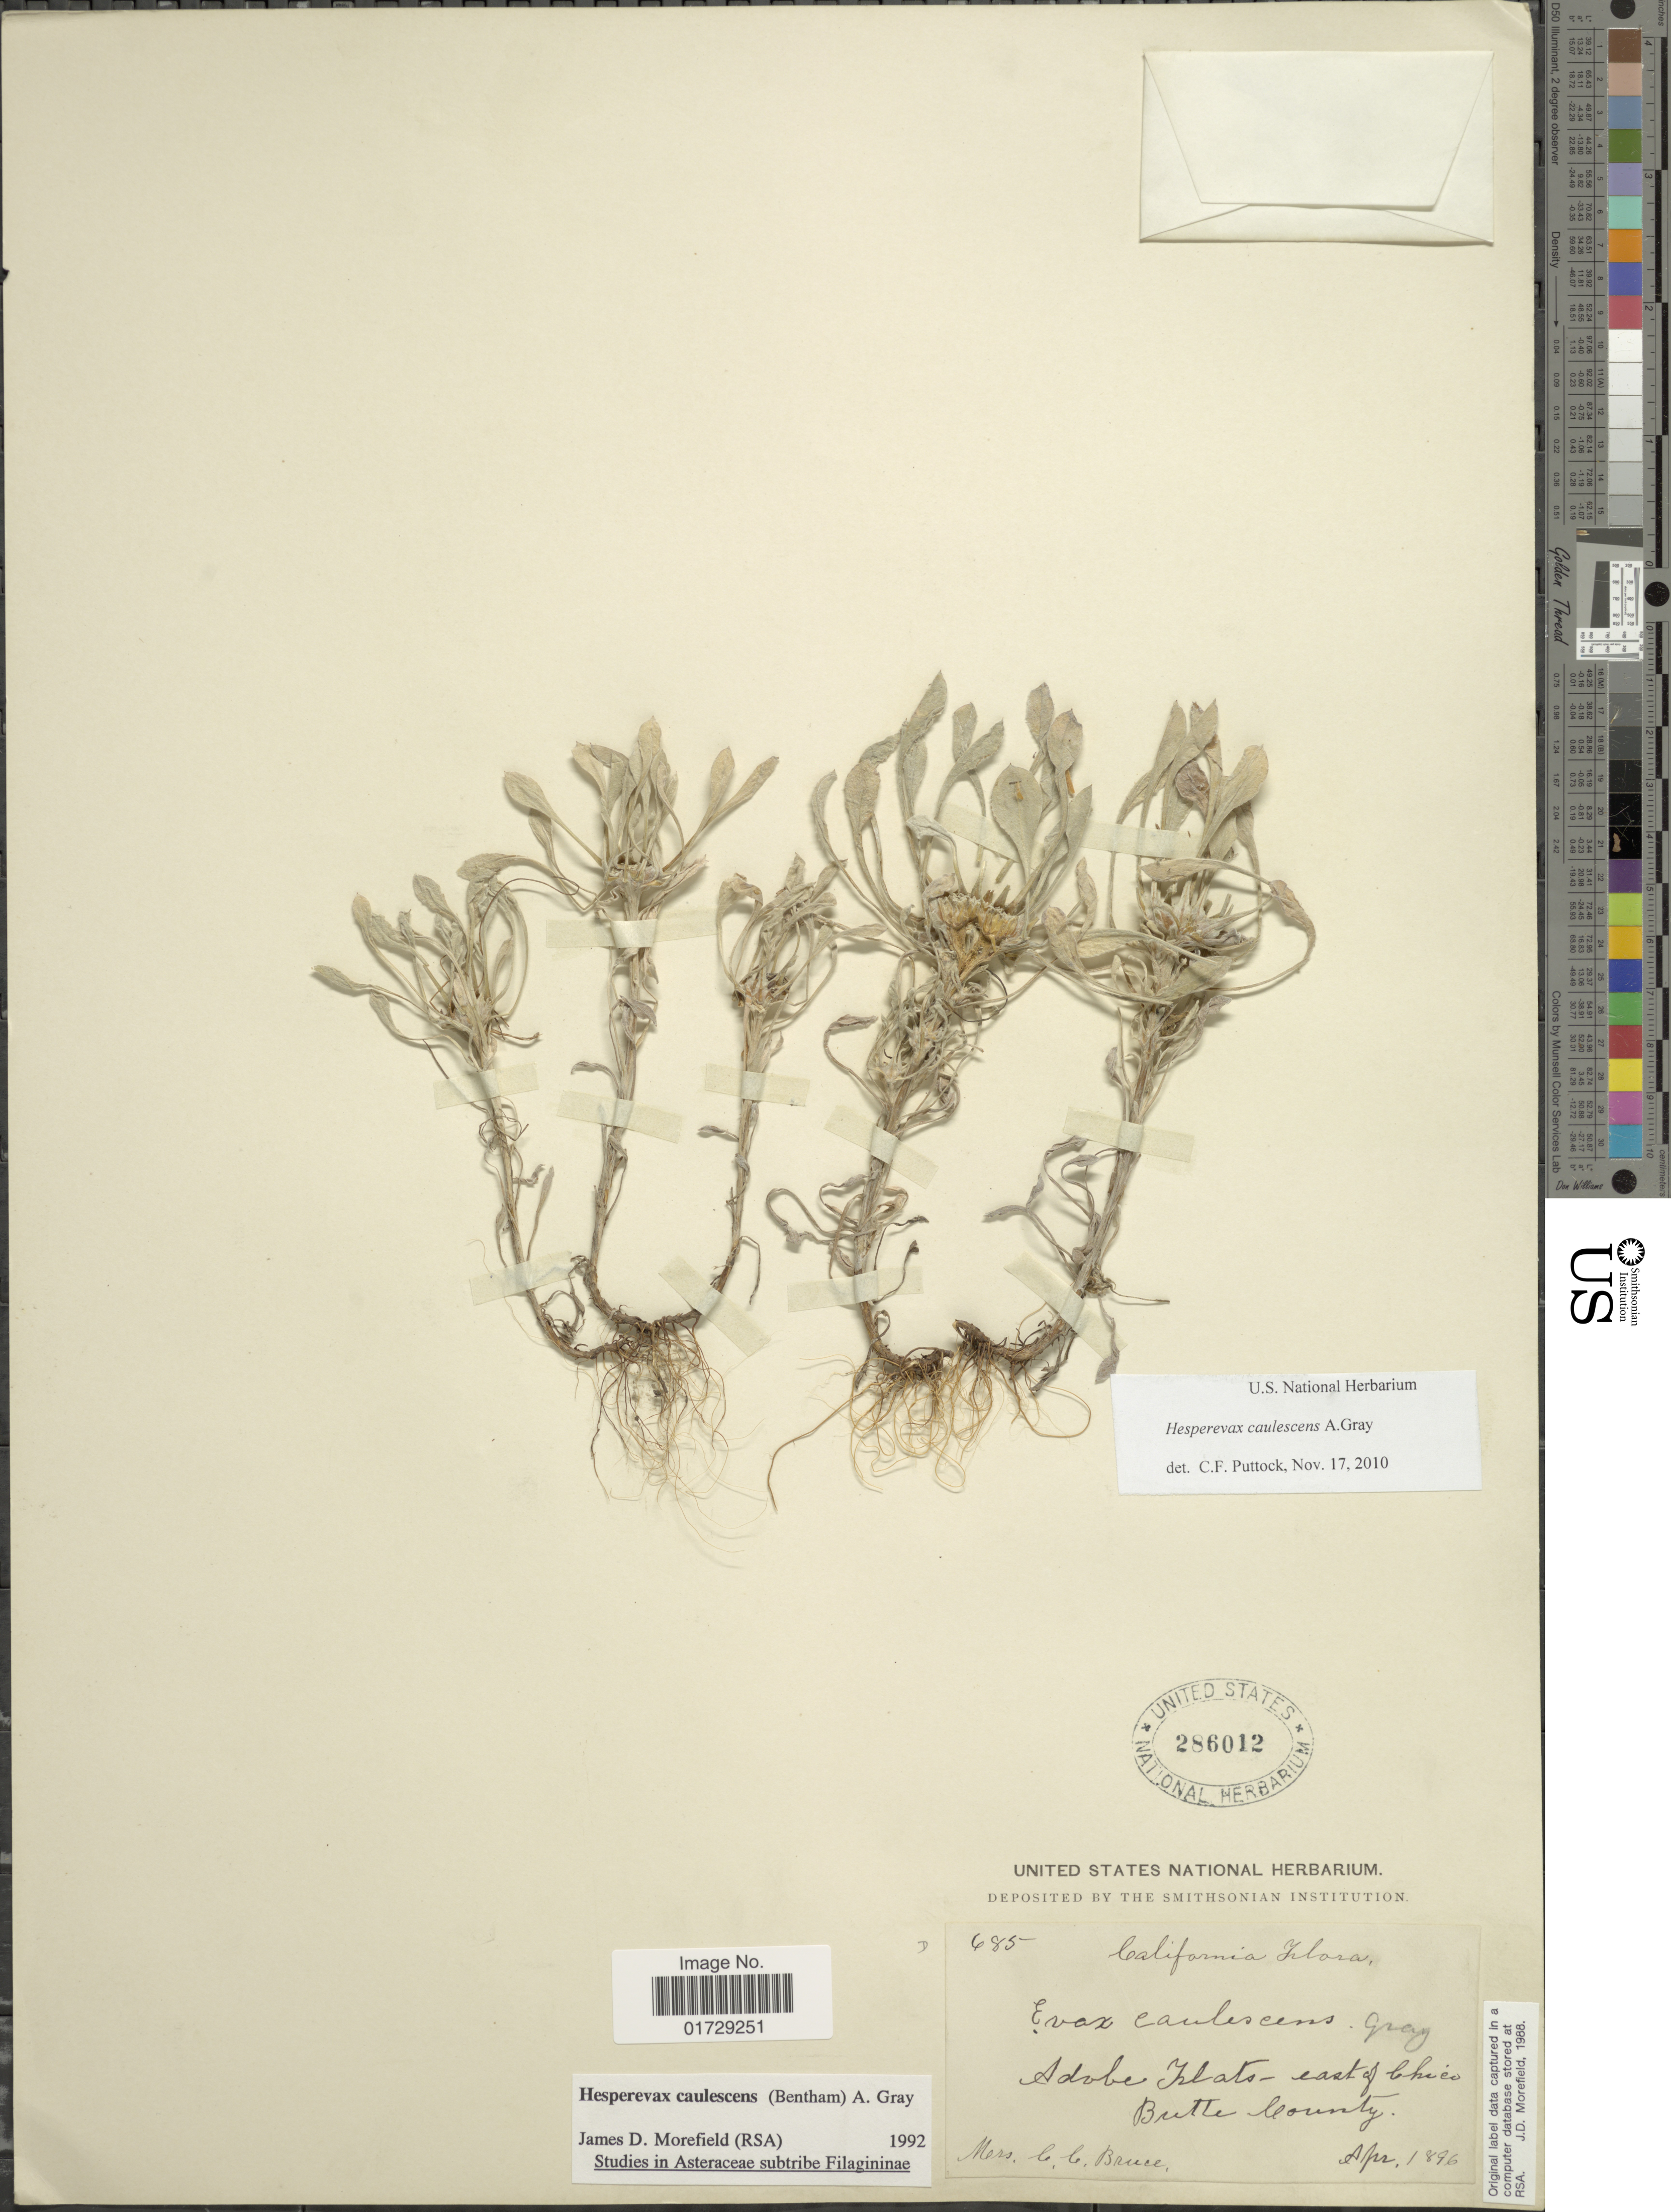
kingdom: Plantae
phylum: Tracheophyta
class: Magnoliopsida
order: Asterales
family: Asteraceae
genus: Hesperevax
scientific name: Hesperevax caulescens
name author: (Benth.) A. Gray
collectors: C. Bruce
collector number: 685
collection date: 1896-04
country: United States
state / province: California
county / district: Butte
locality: Adobe Ilats east of Chico, Butte County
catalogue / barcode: US 286012